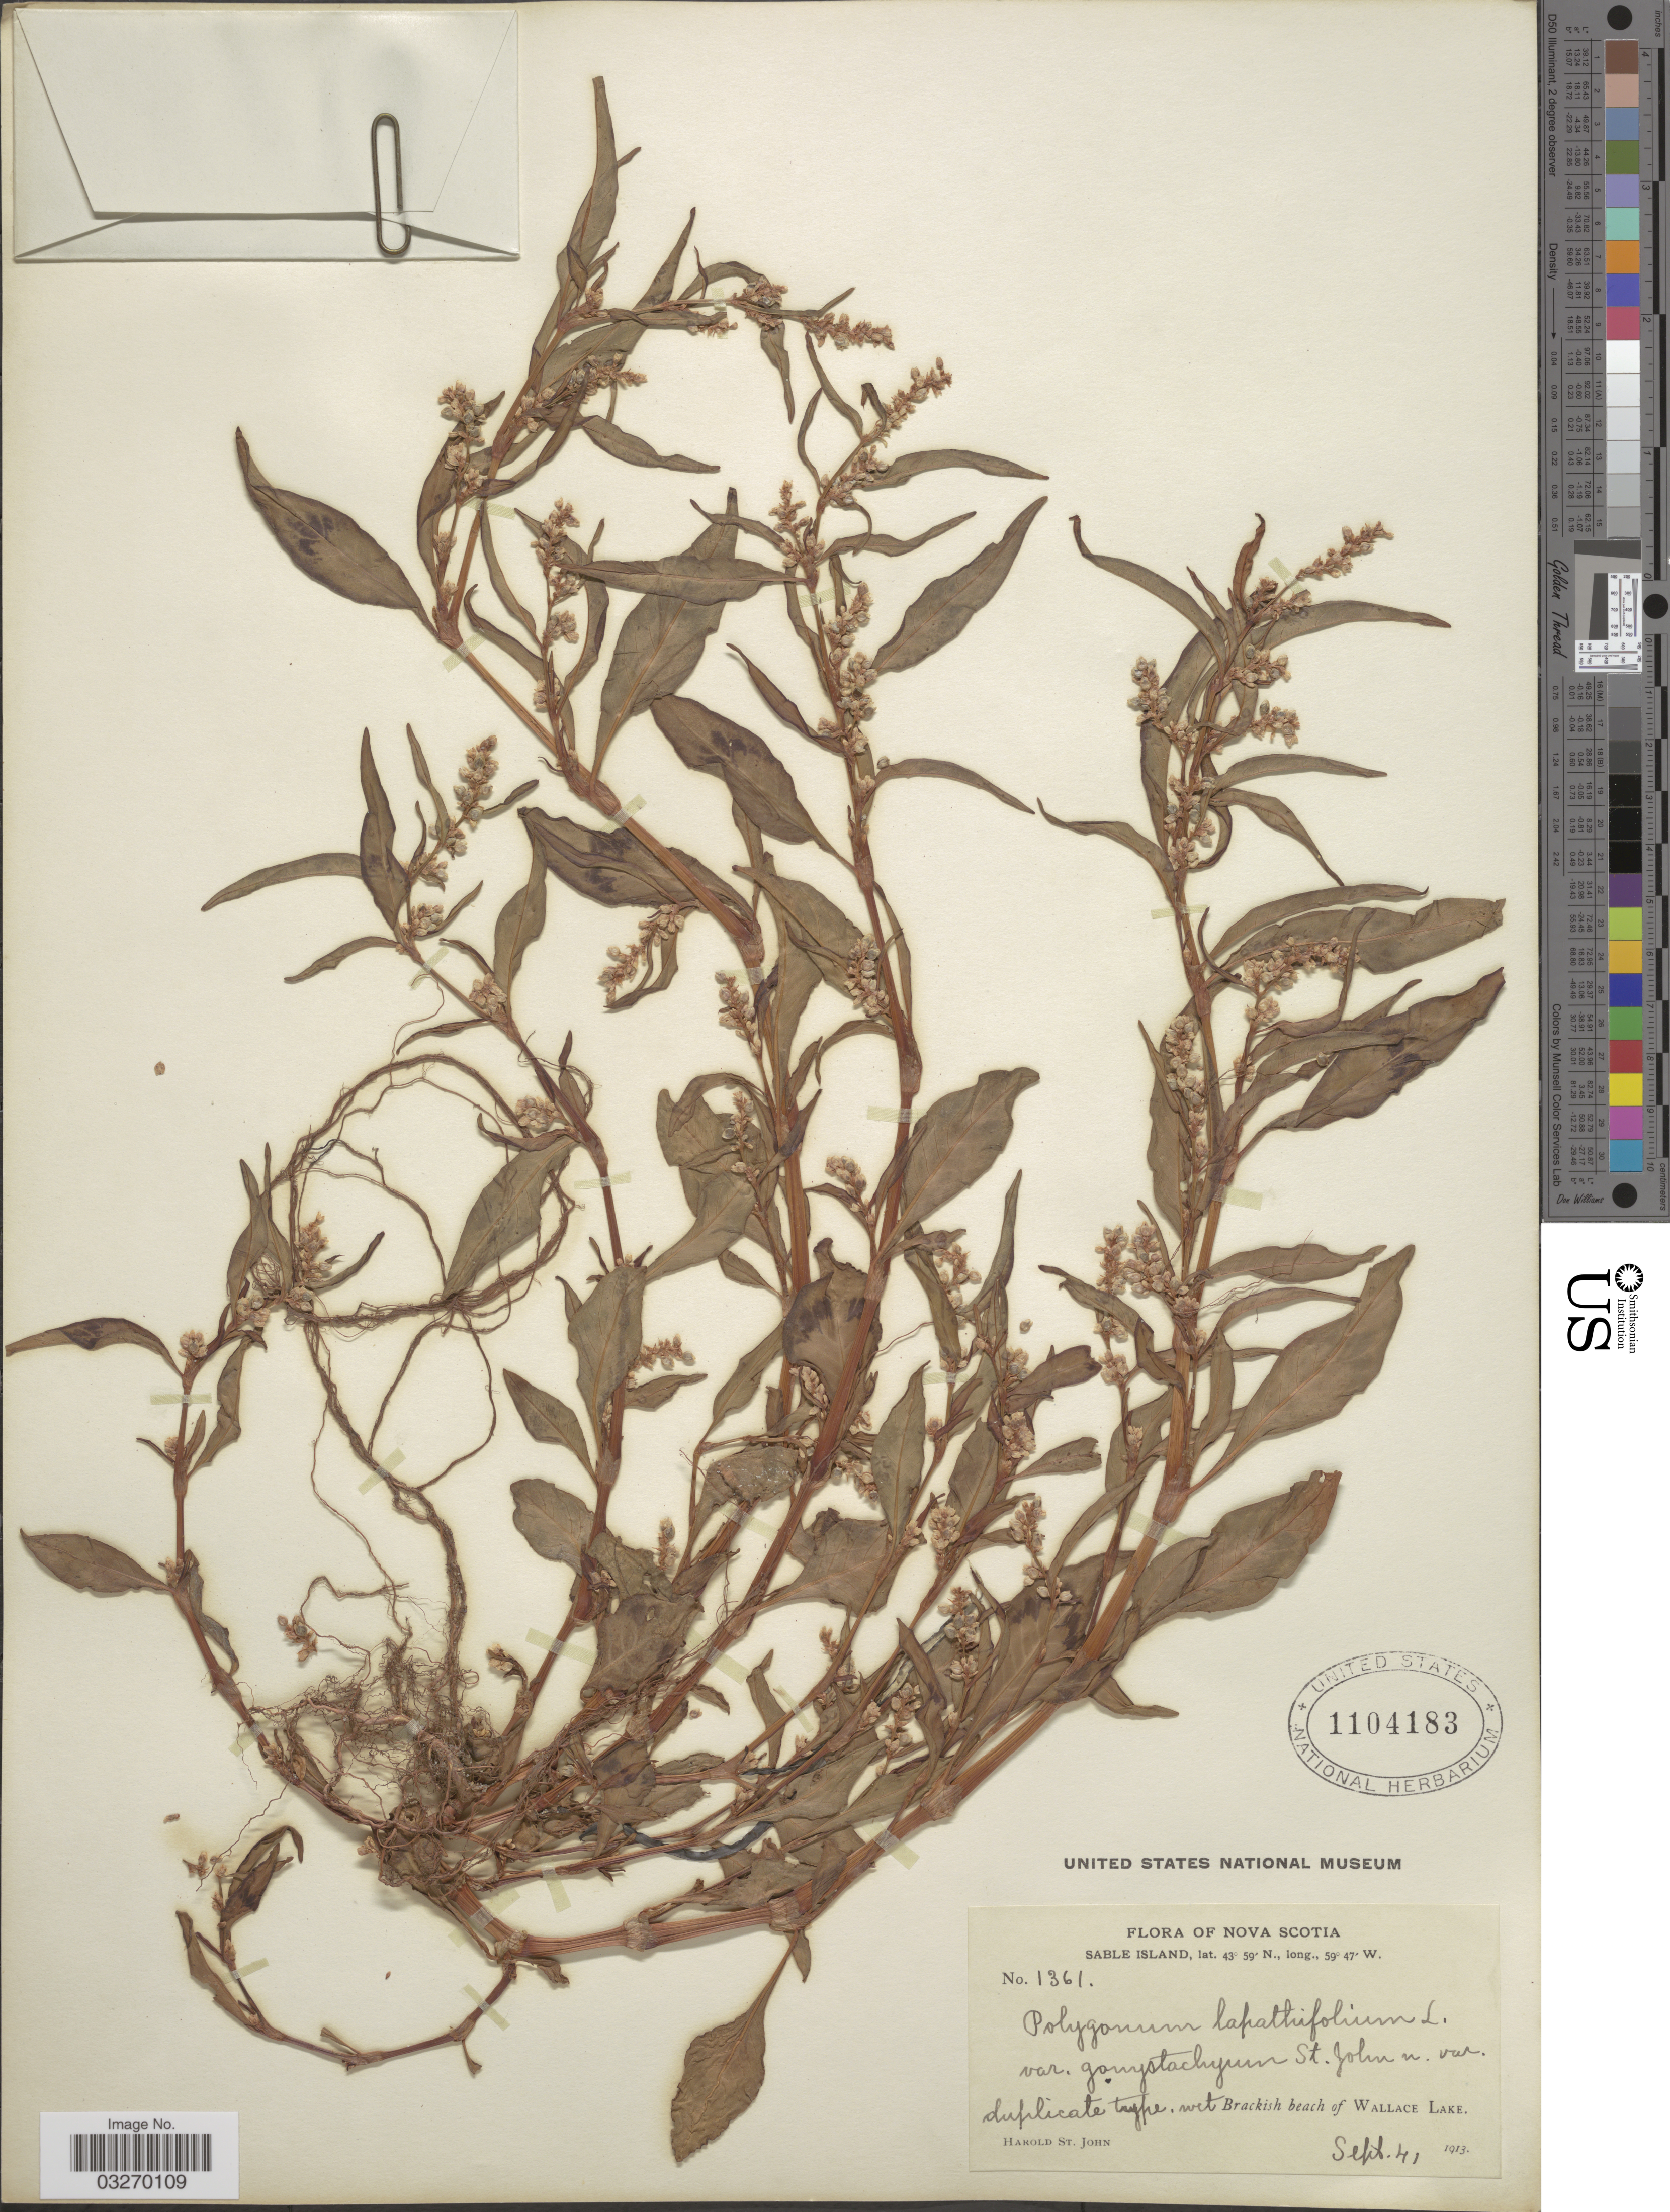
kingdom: Plantae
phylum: Tracheophyta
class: Magnoliopsida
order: Caryophyllales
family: Polygonaceae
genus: Persicaria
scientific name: Persicaria lapathifolia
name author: (L.) Delarbre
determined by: Atha, D. E.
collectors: H. St. John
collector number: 1361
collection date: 1913-09-04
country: Canada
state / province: Nova Scotia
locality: Sable Island.St. John [unsure placement]. Brackish beach of Wallace Lake.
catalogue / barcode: US 1104183